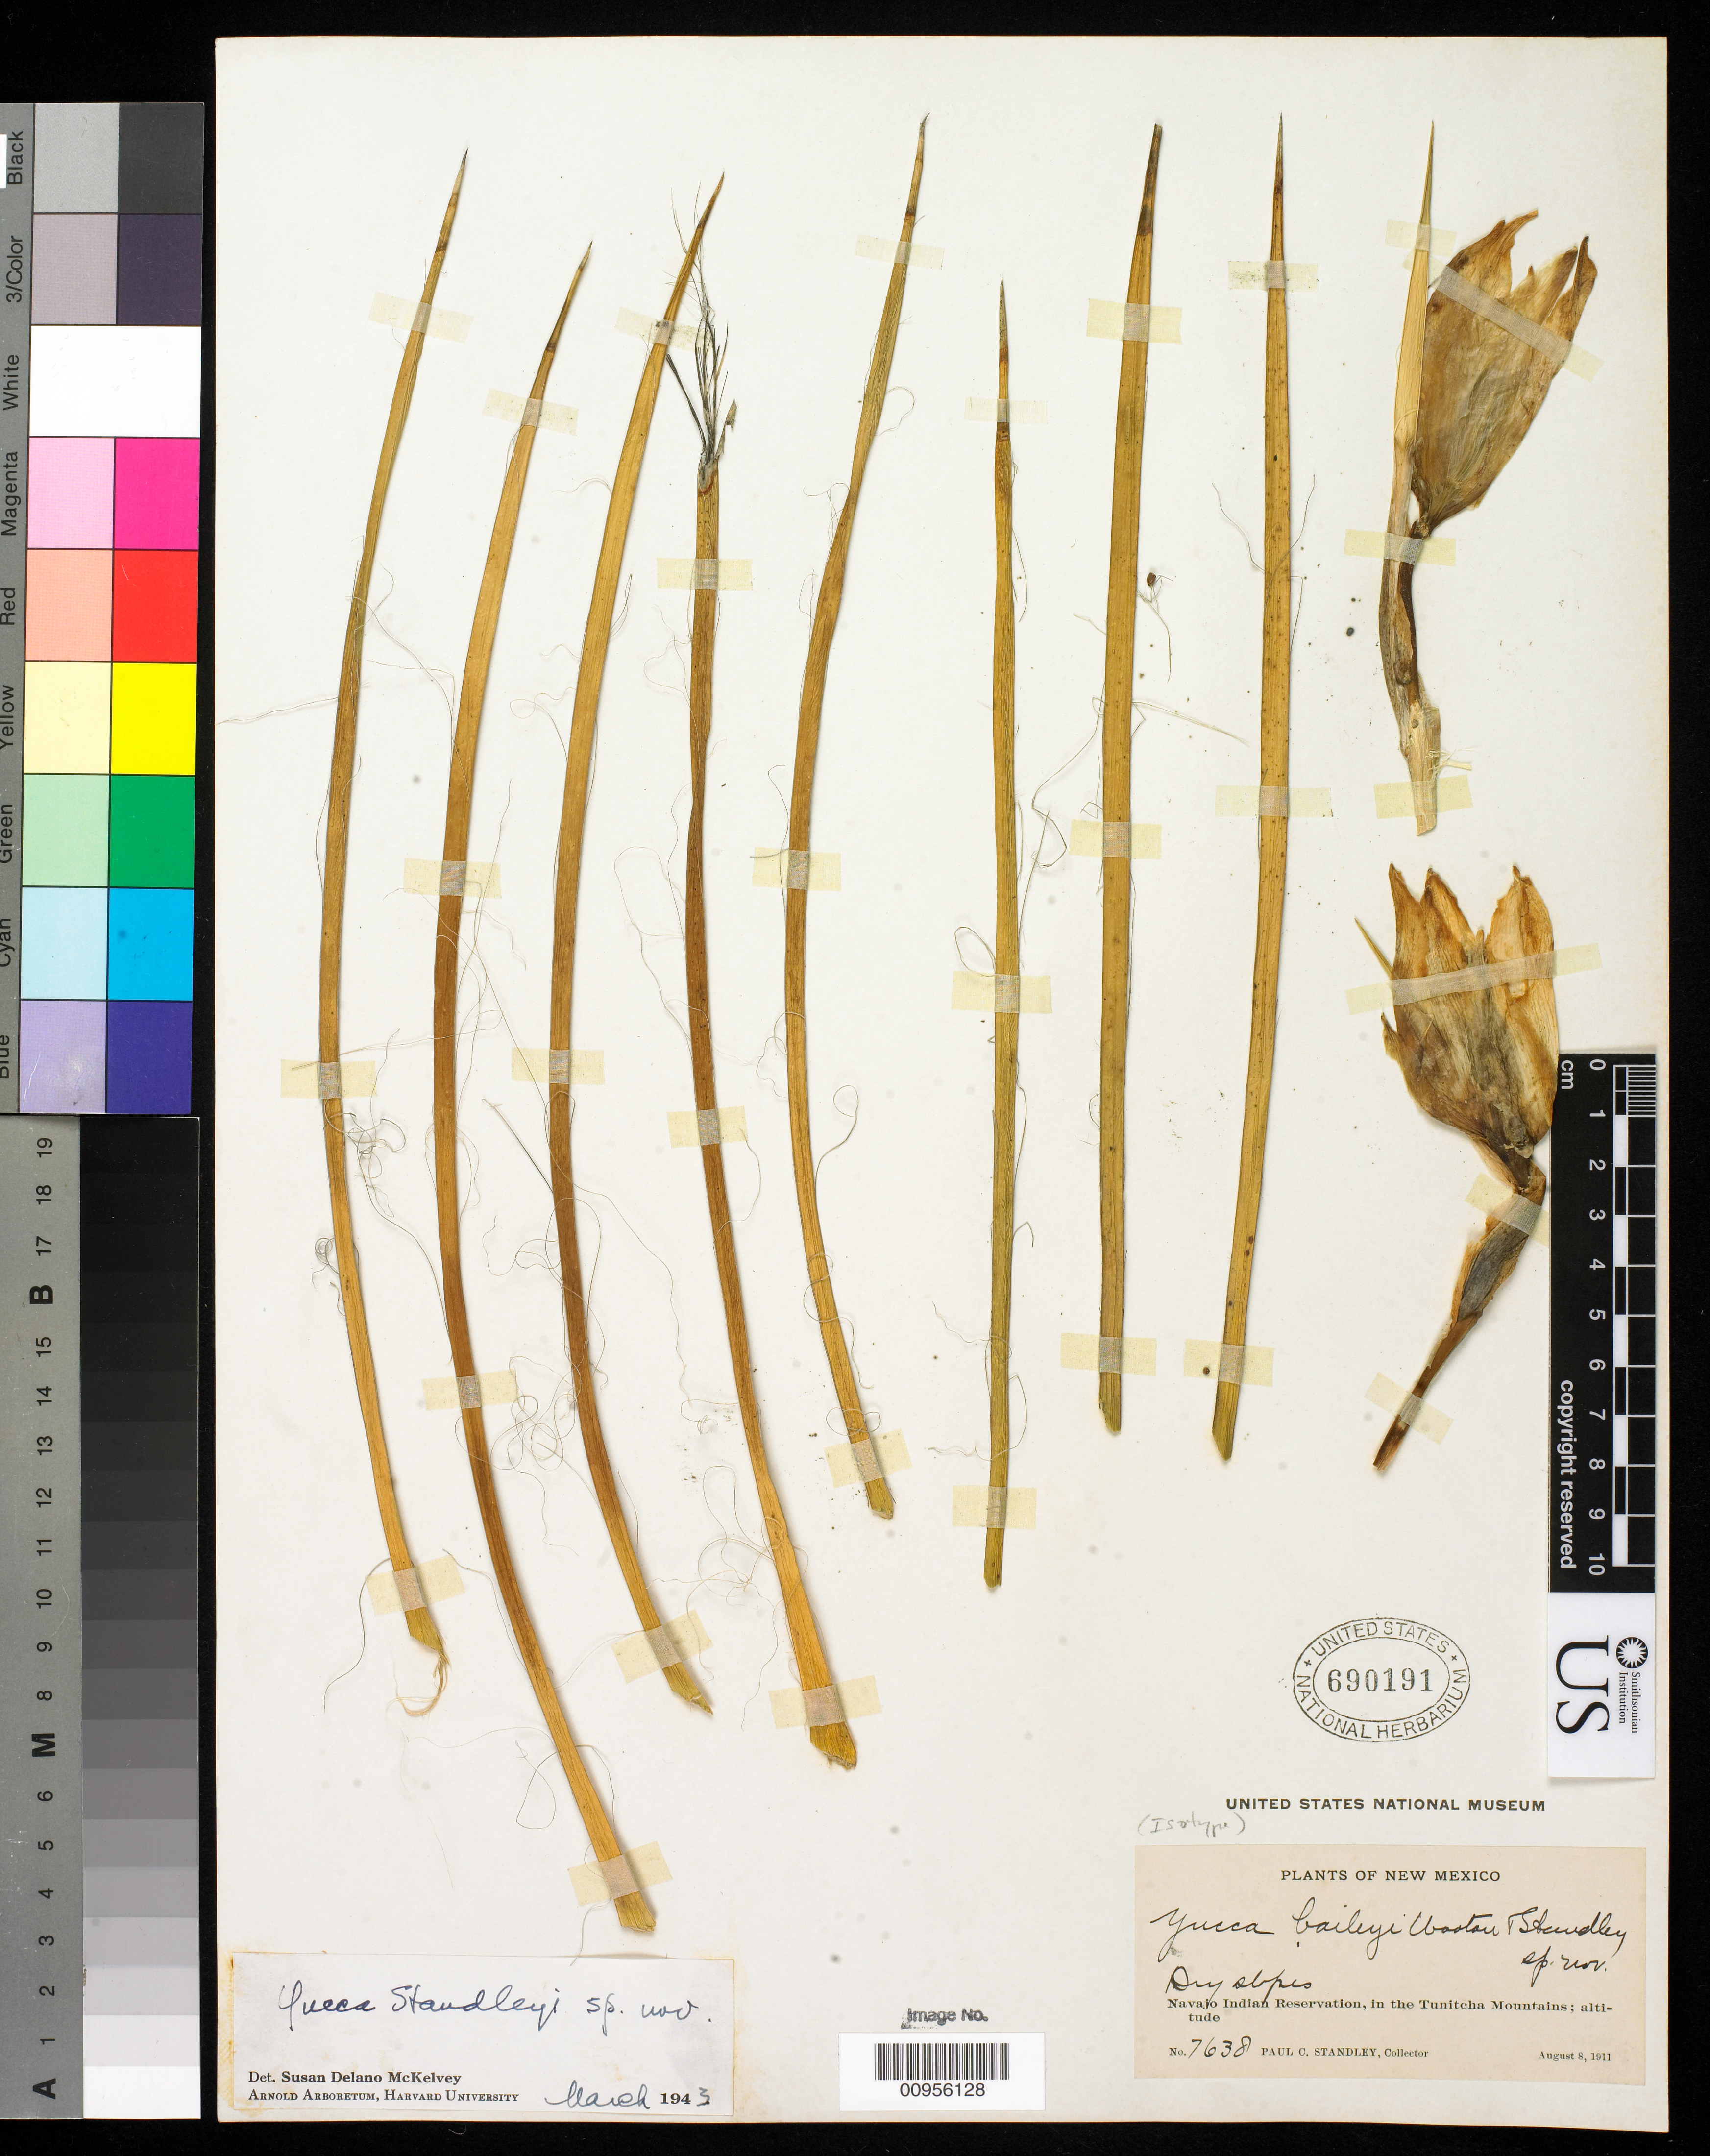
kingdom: Plantae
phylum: Tracheophyta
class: Liliopsida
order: Asparagales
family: Asparagaceae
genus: Yucca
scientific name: Yucca baileyi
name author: Wooton & Standl.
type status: Isotype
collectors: P. C. Standley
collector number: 7638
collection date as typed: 08 Aug 1911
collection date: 1911-08-08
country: United States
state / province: New Mexico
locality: Navajo Indian Reservation, in the Tunitcha Mountains.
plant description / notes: Annotated by S.D. McKelvey (1943) as "Yucca standleyi sp. nov."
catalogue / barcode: US 690191